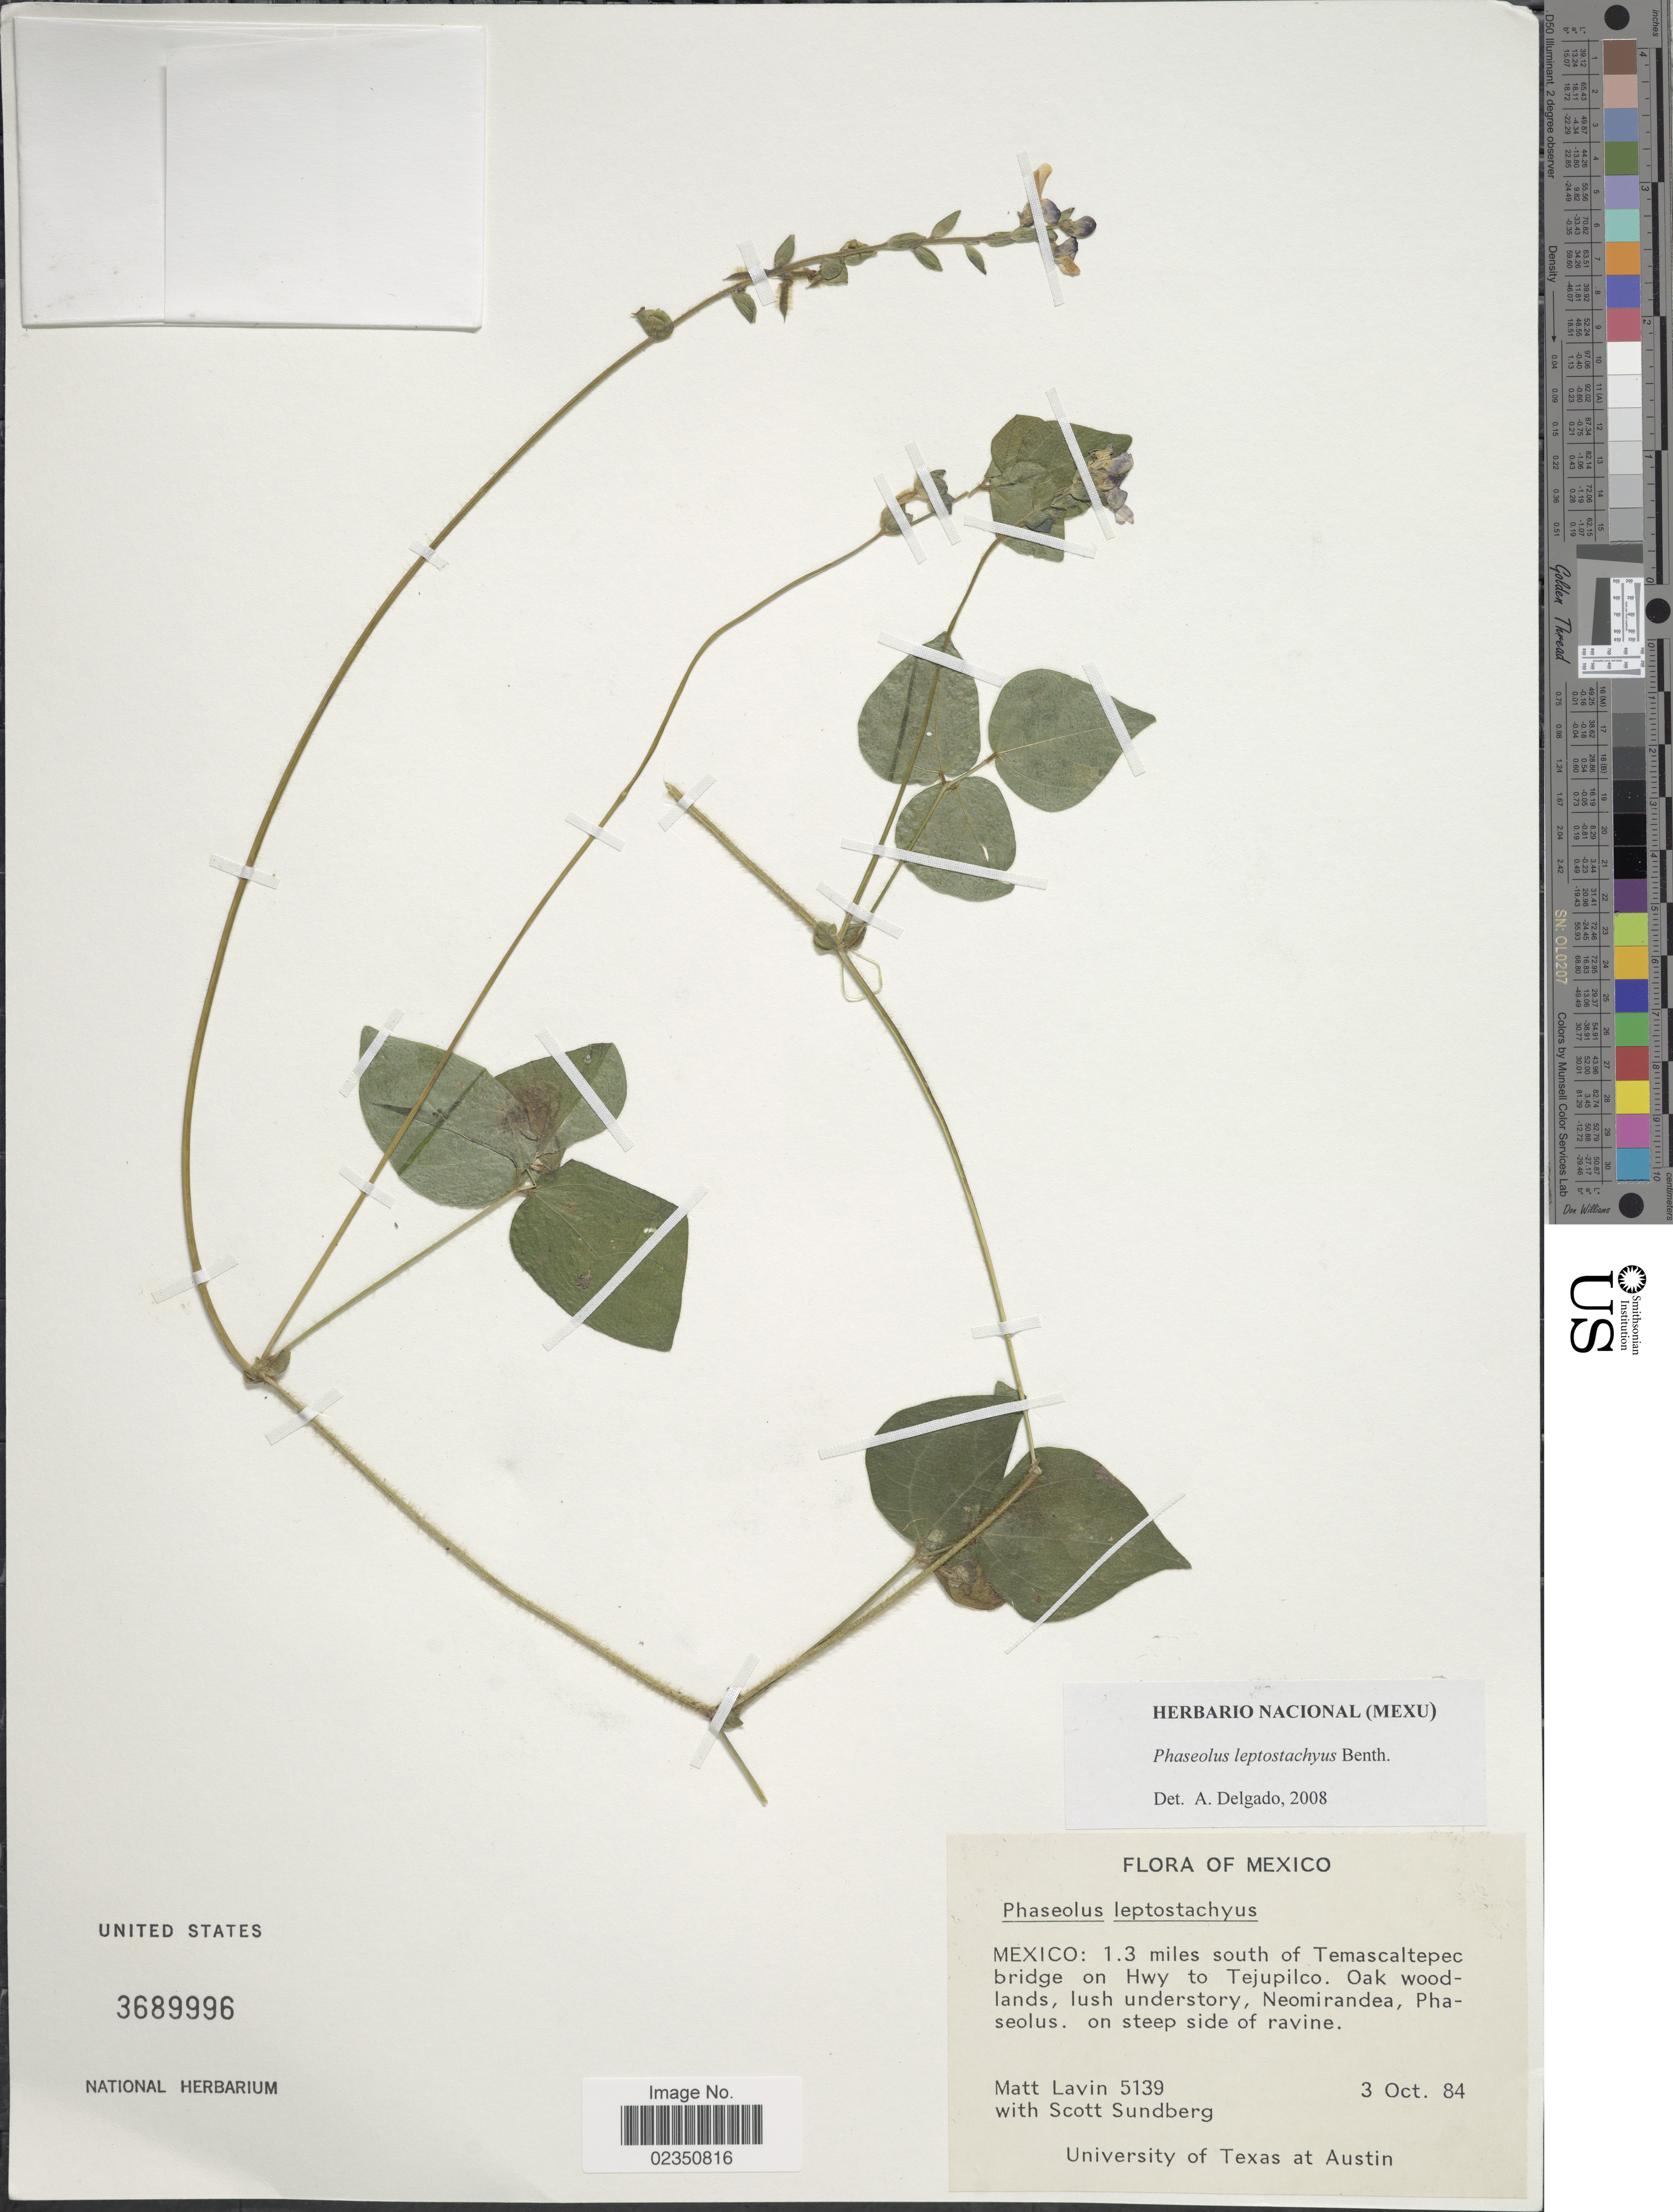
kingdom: Plantae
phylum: Tracheophyta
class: Magnoliopsida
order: Fabales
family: Fabaceae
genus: Phaseolus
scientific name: Phaseolus leptostachyus var. leptostachyus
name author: Benth.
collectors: M. Lavin & S. D. Sundberg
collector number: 5139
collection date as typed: Transcribed d/m/y: 3/10/84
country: Mexico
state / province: México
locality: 1.3 miles south of Temascaltepec bridge on Hwy to Tejupilco, Oak wood-lands, on steep side of ravine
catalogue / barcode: US 3689996